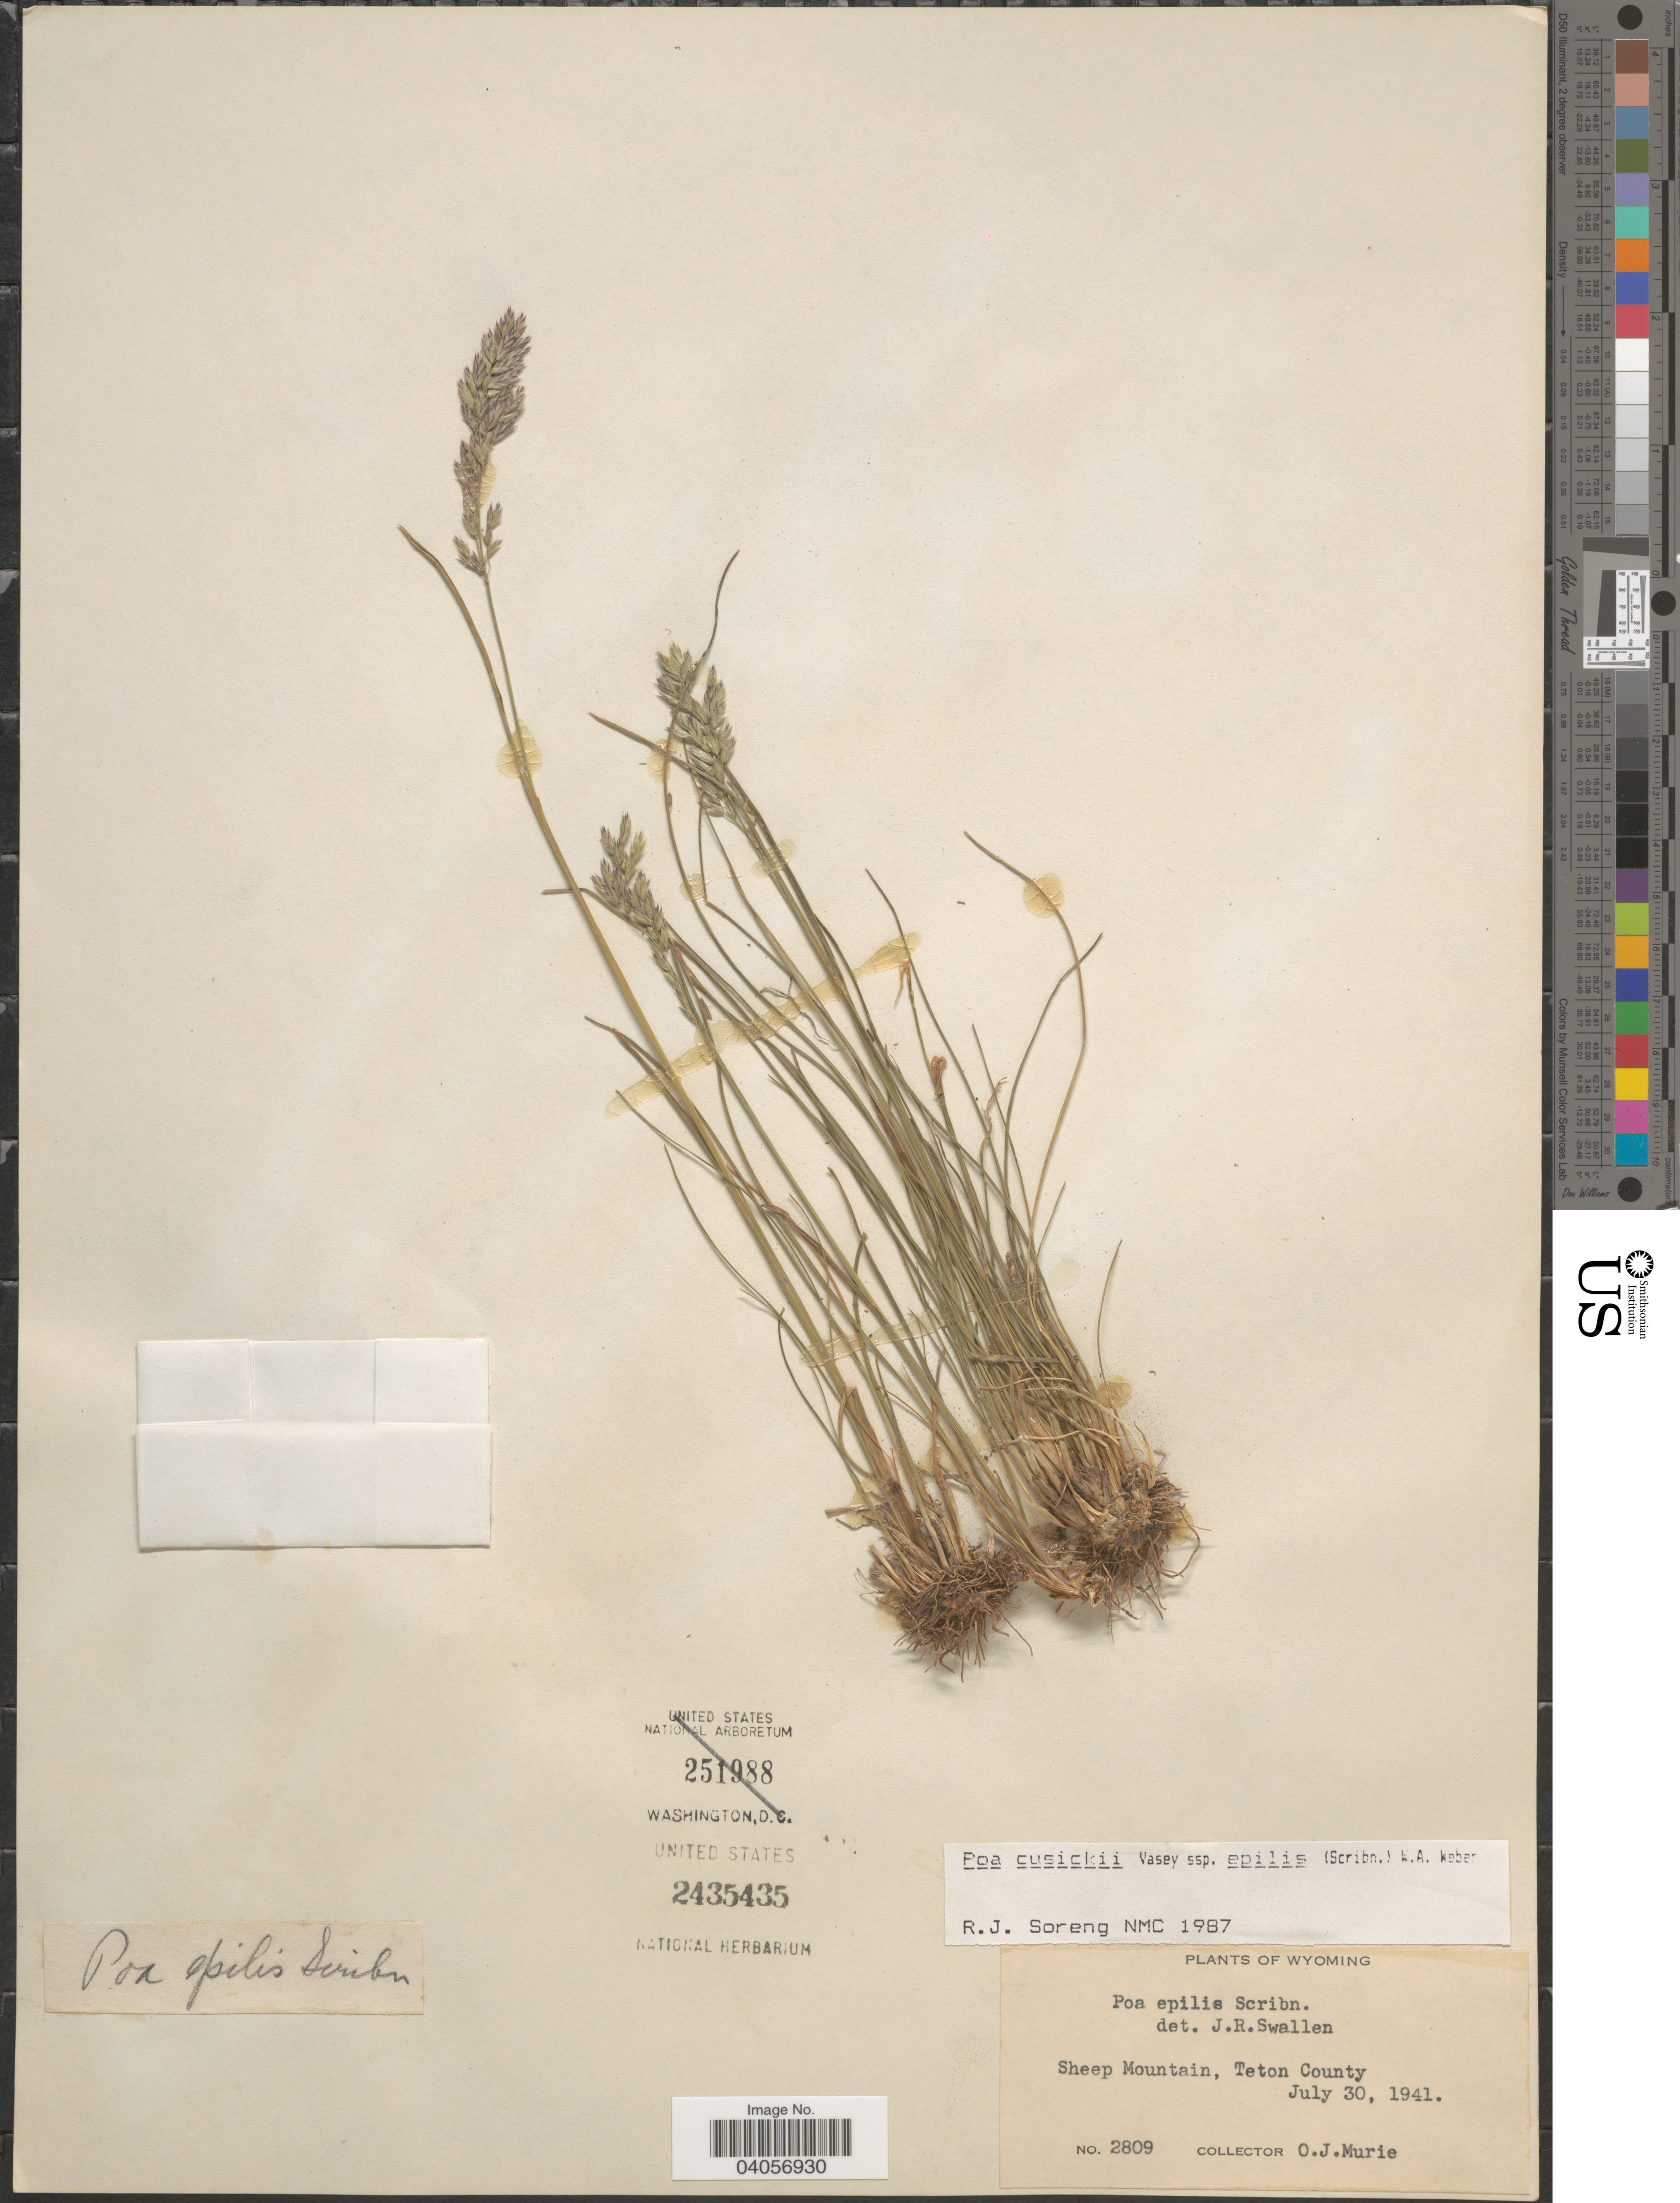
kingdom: Plantae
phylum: Tracheophyta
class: Liliopsida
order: Poales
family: Poaceae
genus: Poa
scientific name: Poa cusickii subsp. epilis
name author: (Scribn.) W.A. Weber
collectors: O. Murie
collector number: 2809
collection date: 1941-07-30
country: United States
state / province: Wyoming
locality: Sheep Mountain, Teton County.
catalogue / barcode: US 2435435